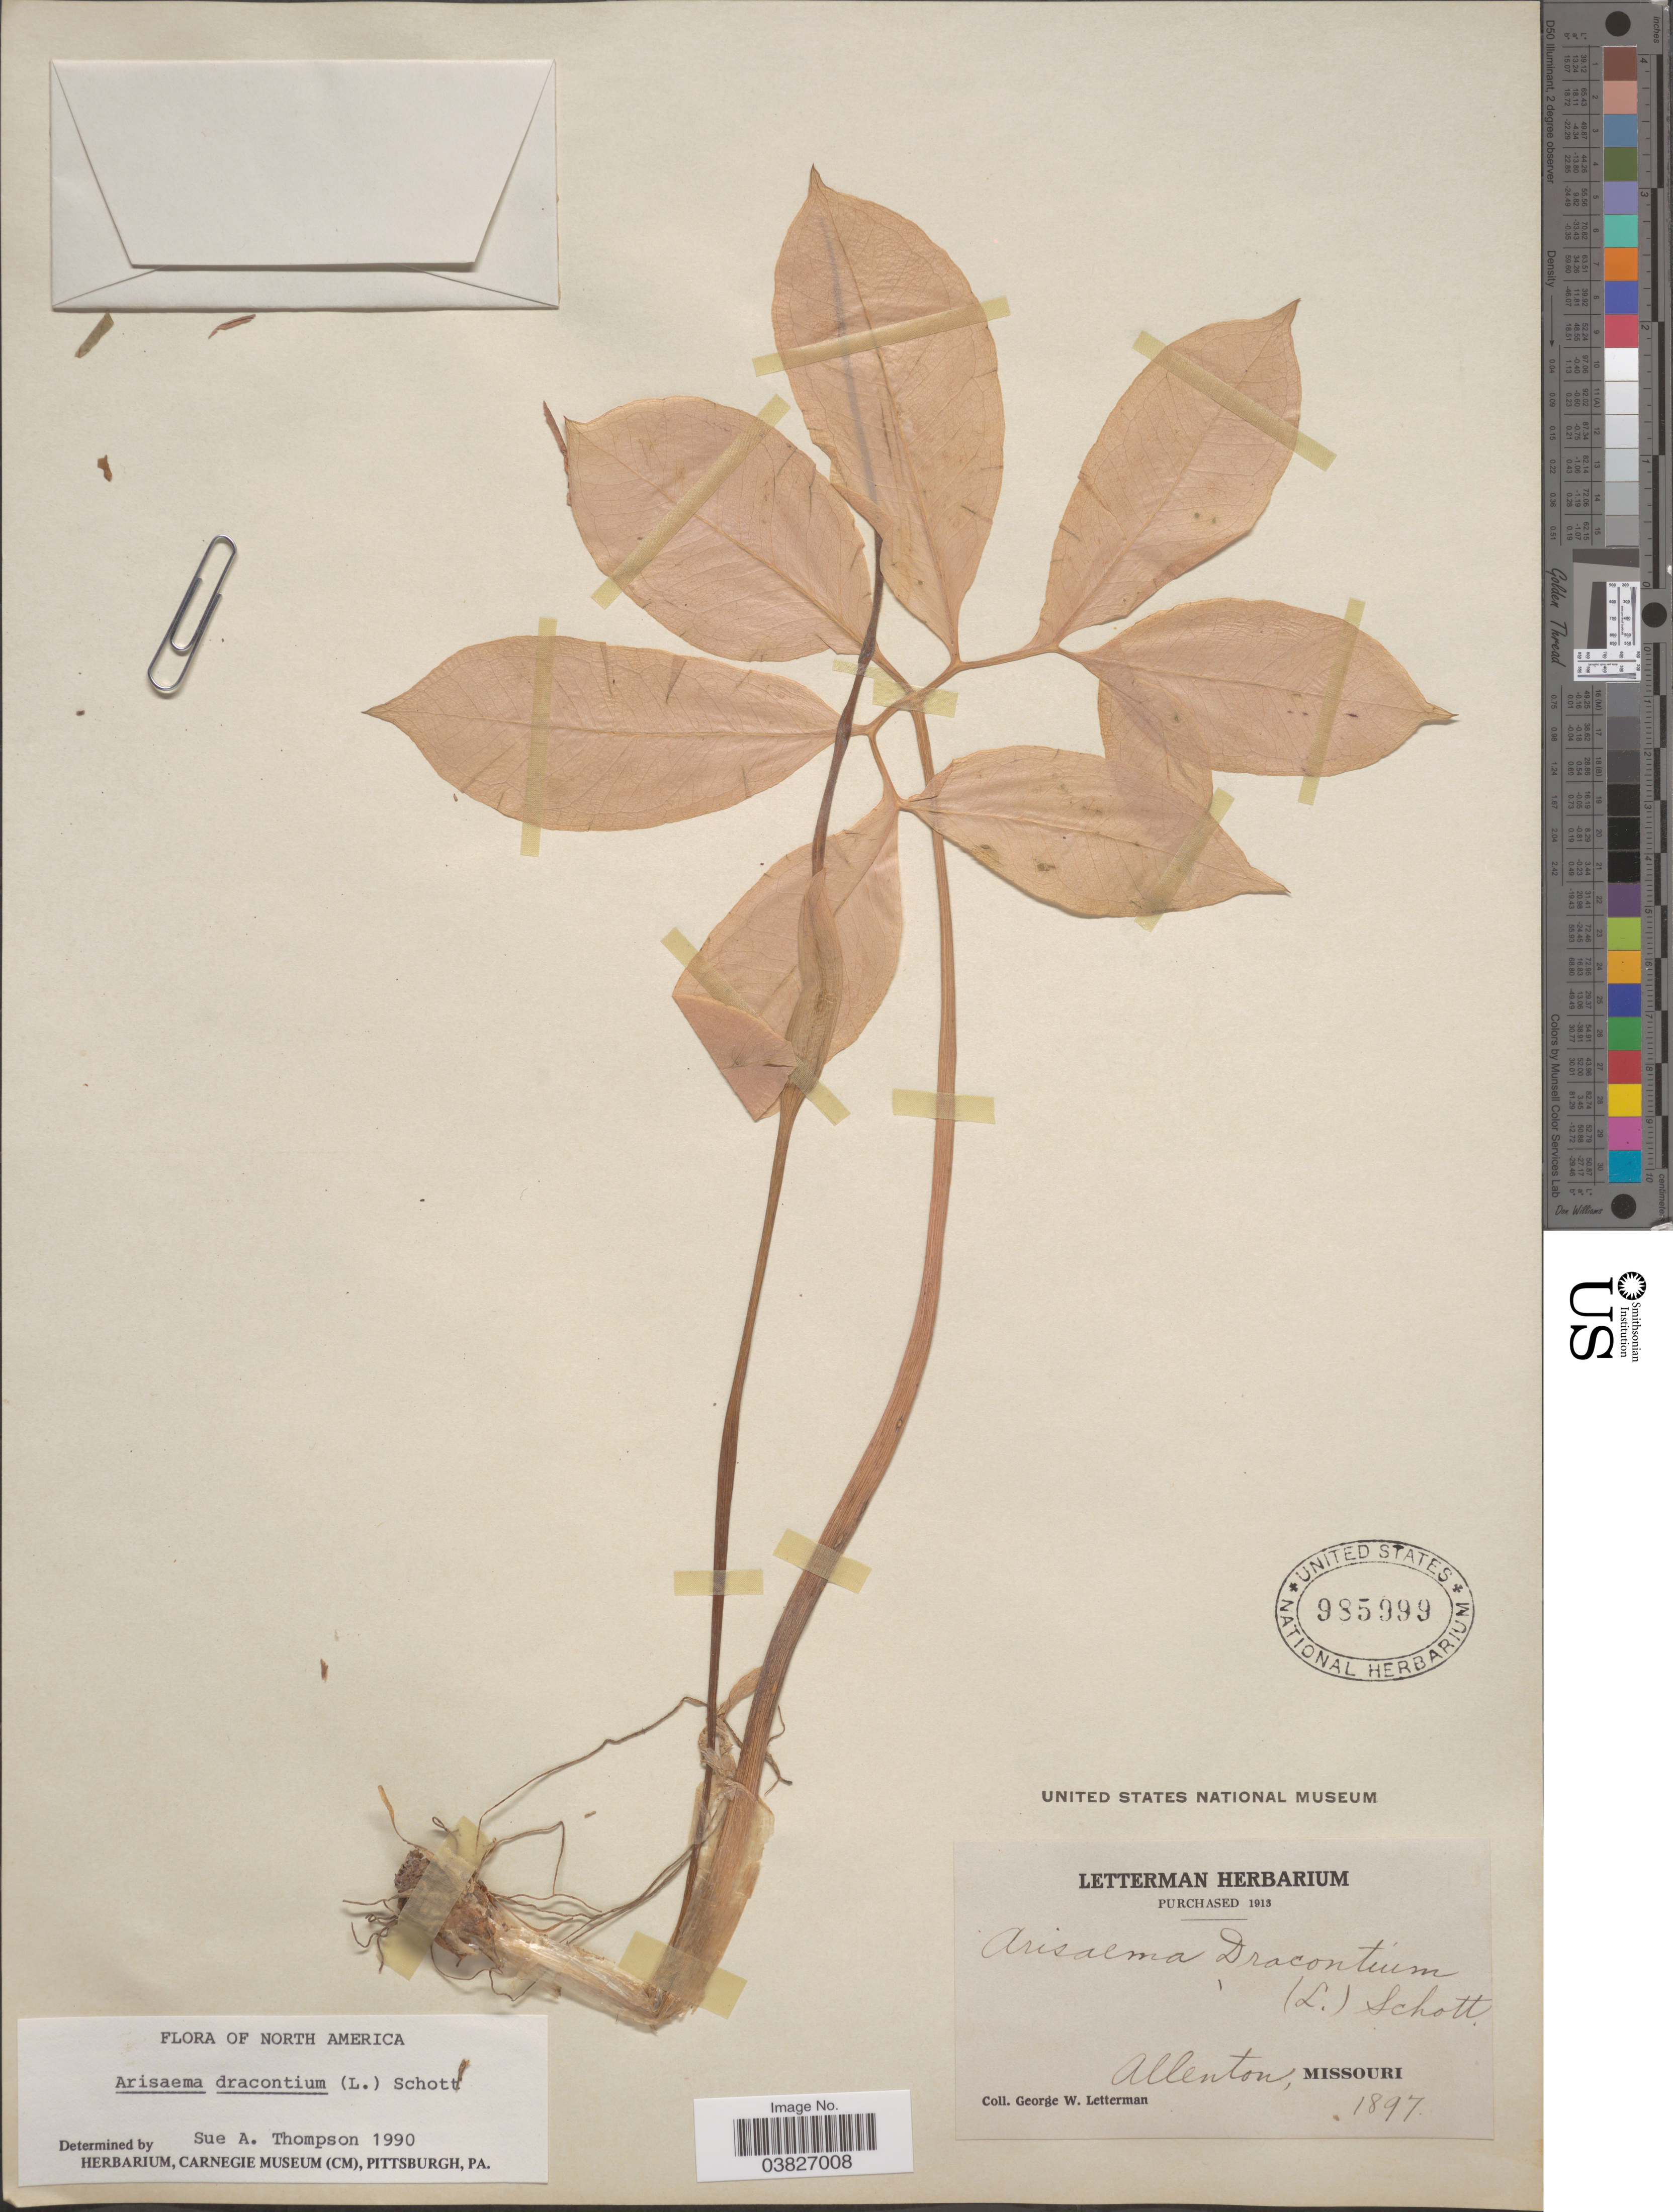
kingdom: Plantae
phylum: Tracheophyta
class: Liliopsida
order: Alismatales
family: Araceae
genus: Arisaema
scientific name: Arisaema dracontium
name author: (L.) Schott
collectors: G. W. Letterman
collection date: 1897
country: United States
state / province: Missouri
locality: Allenton.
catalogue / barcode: US 985999